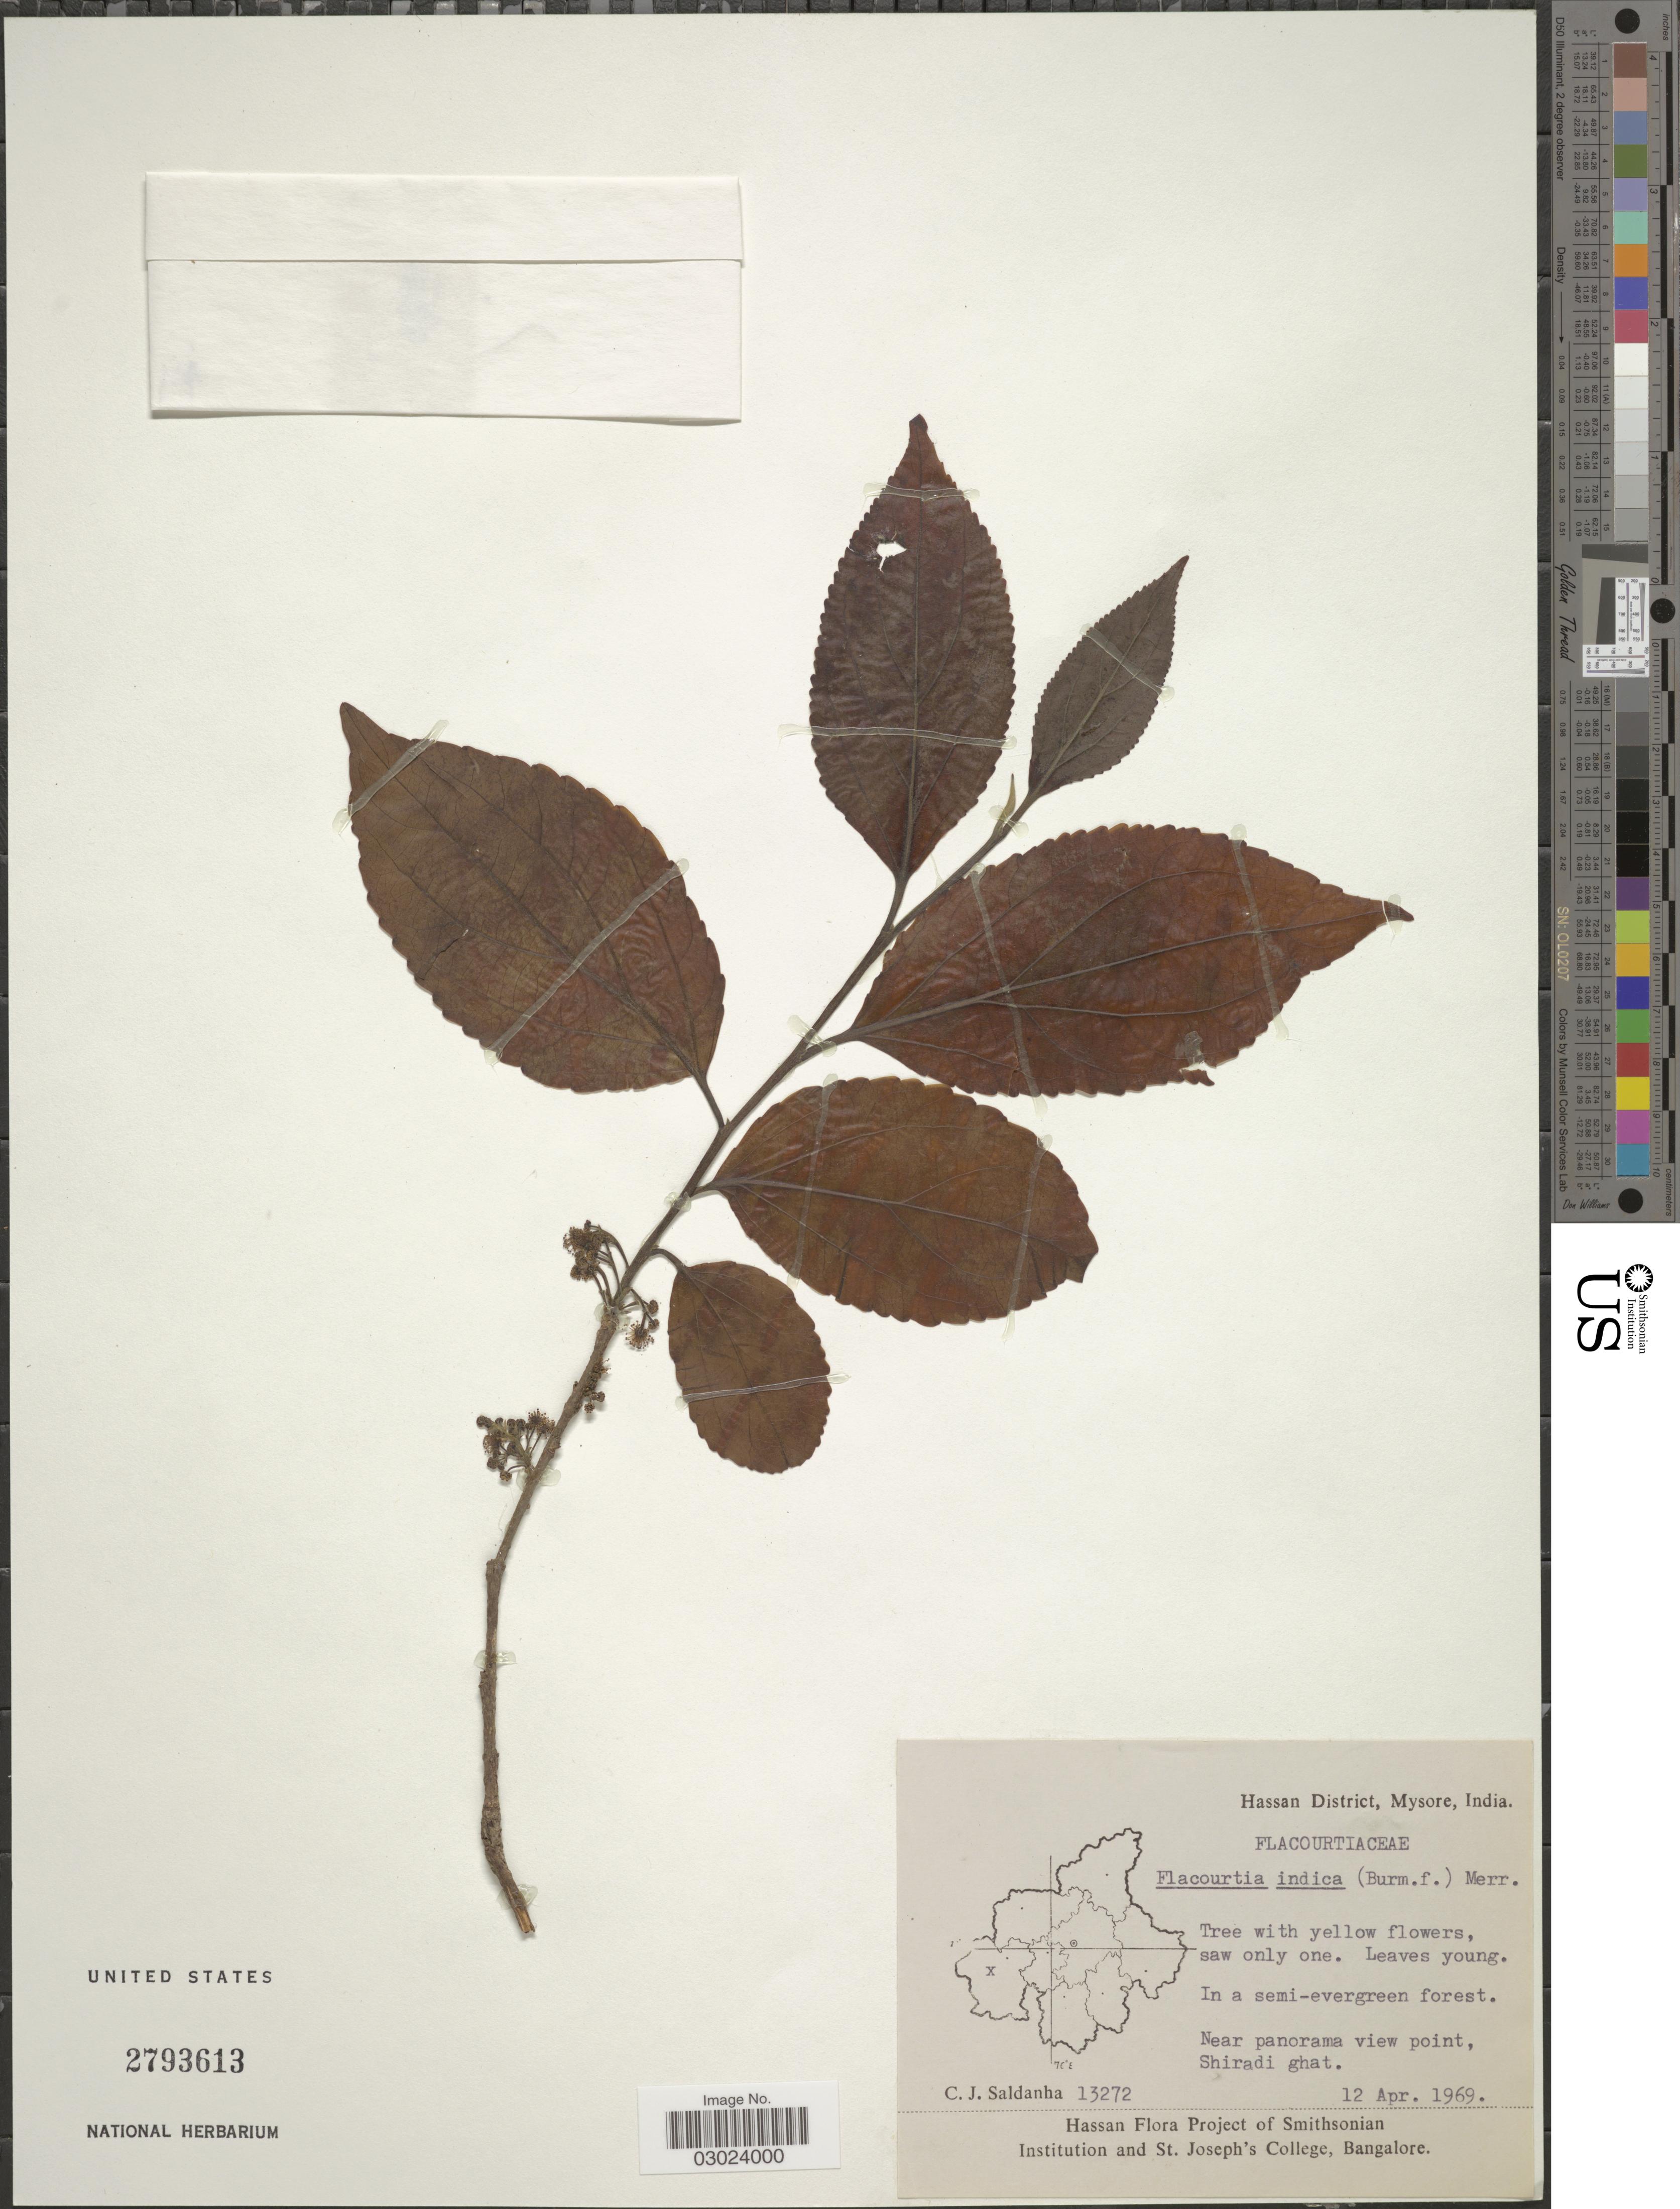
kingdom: Plantae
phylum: Tracheophyta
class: Magnoliopsida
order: Malpighiales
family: Salicaceae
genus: Flacourtia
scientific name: Flacourtia indica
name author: (Burm. f.) Merr.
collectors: C. J. Saldanha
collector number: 13272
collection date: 1969-04-12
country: India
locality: Hassan District, Mysore. Near panorama view point, Shiradi ghat.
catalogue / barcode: US 2793613